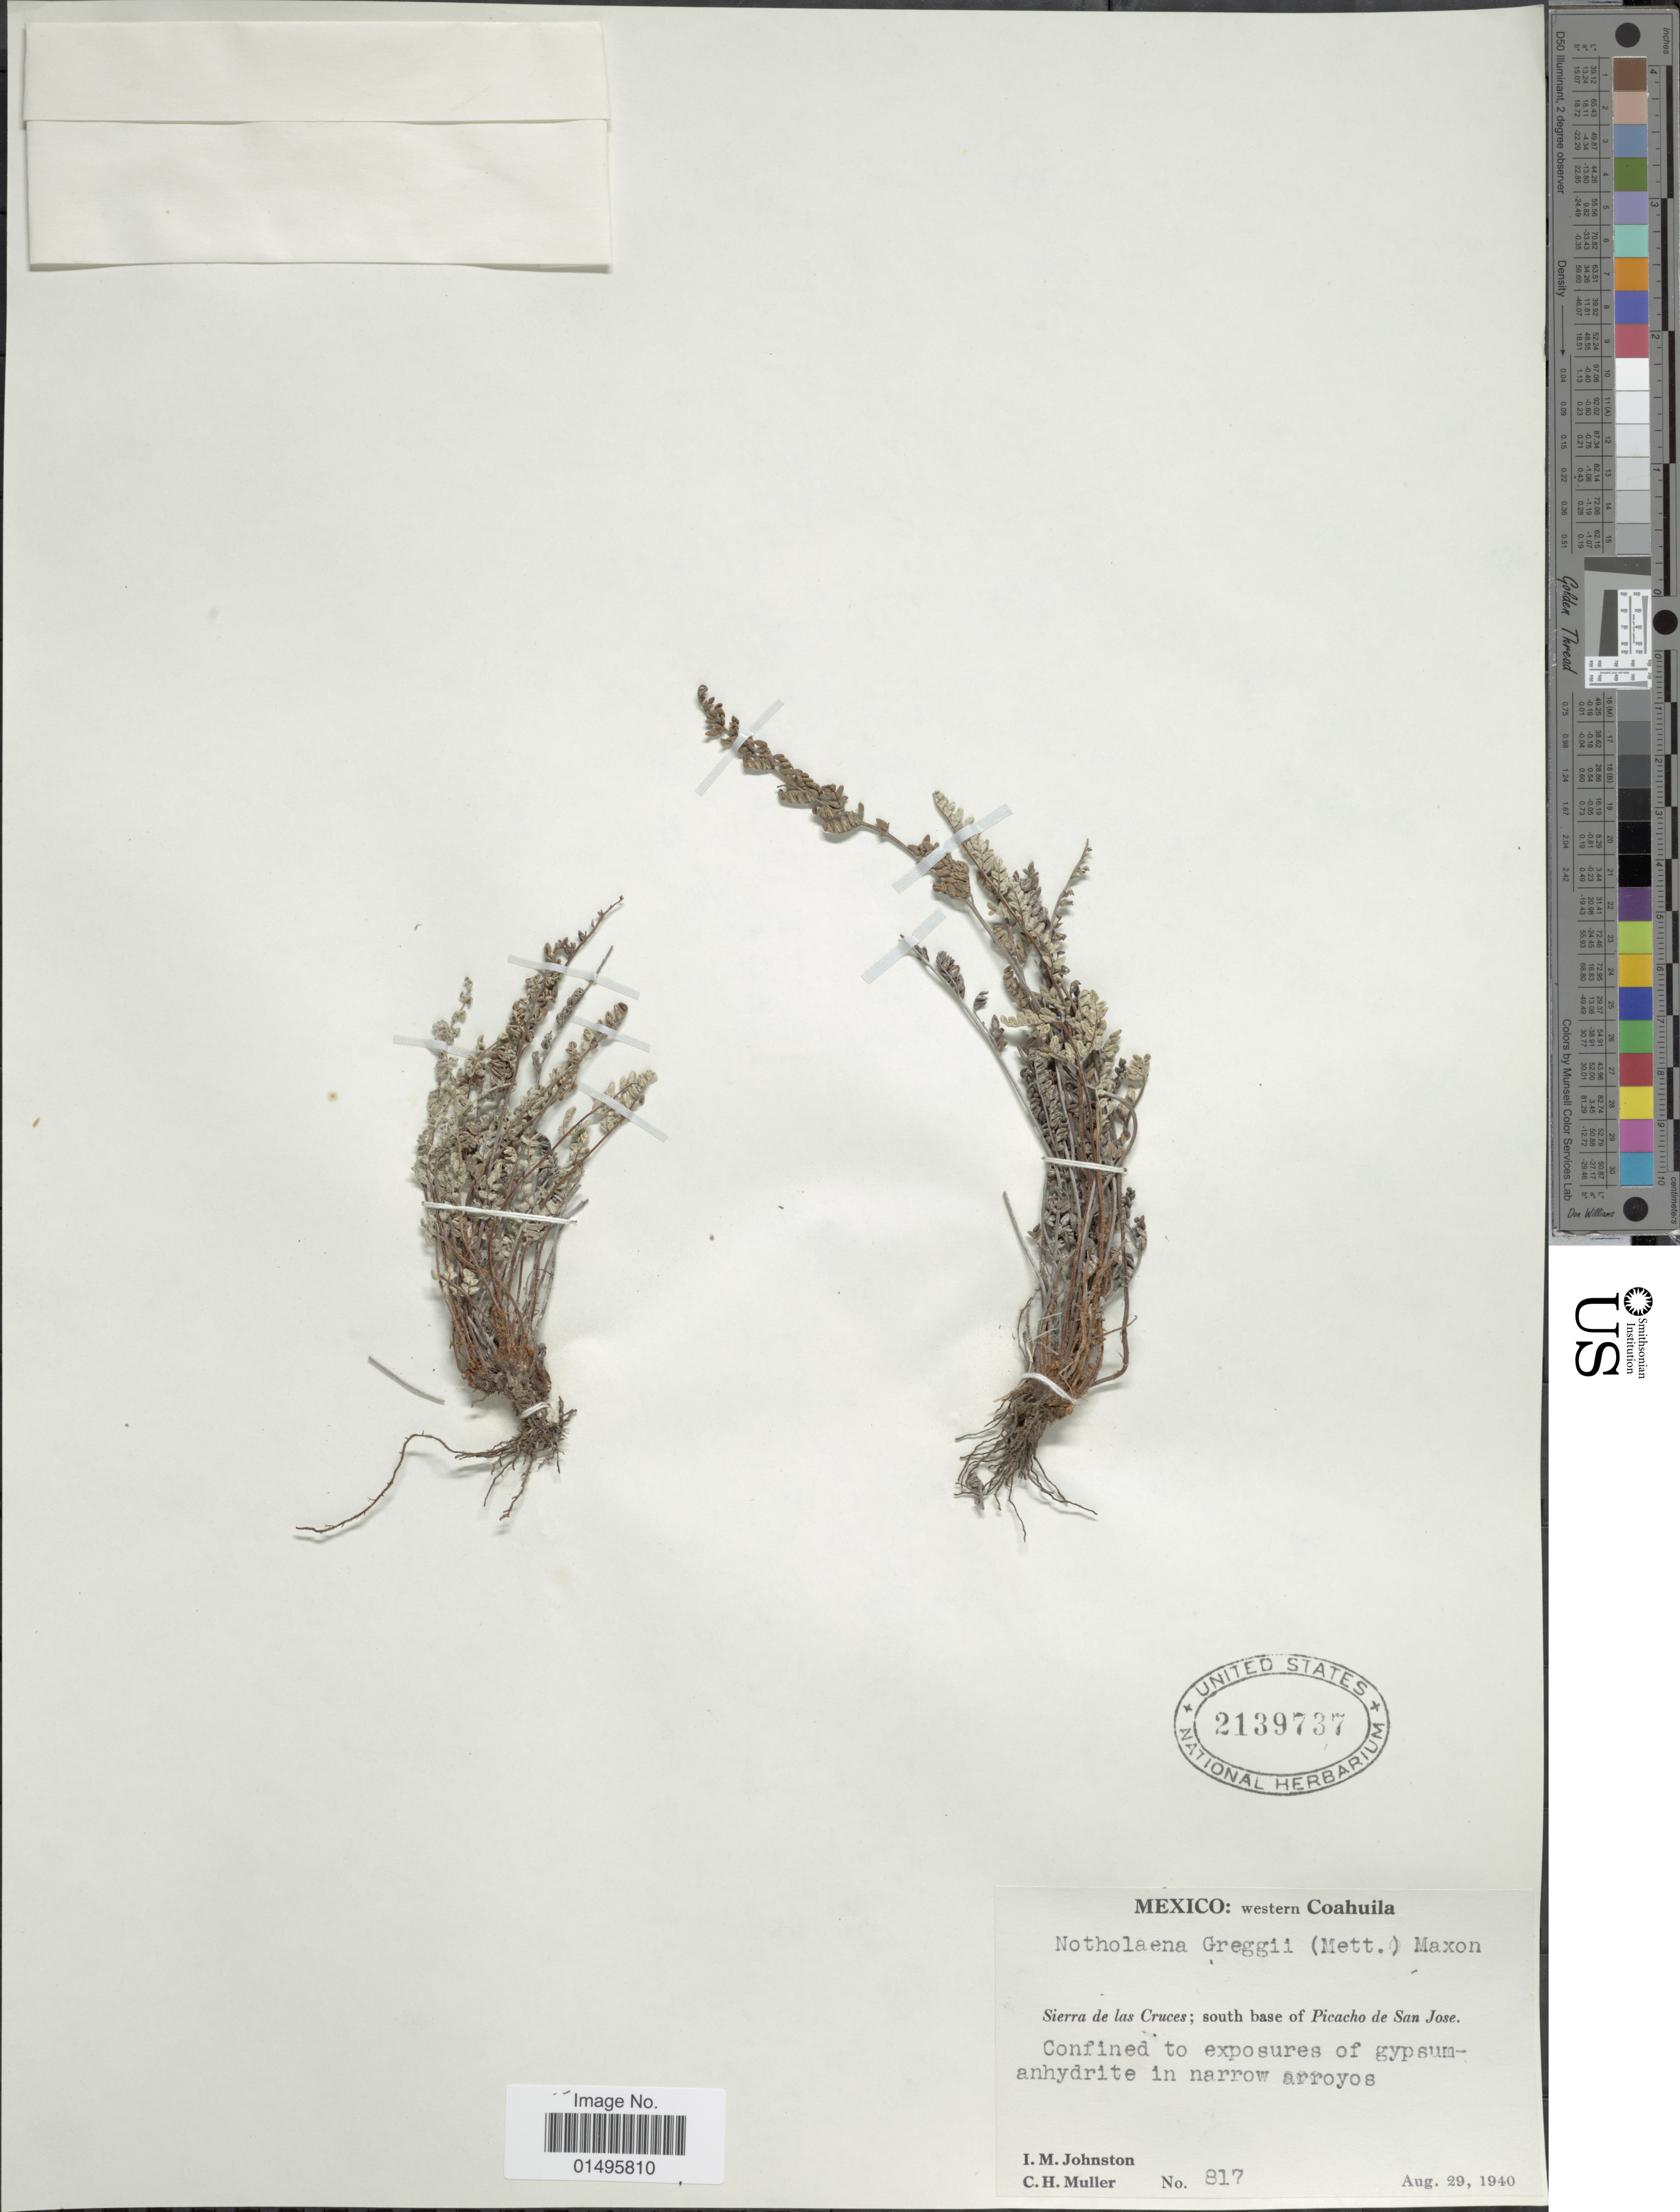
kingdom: Plantae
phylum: Tracheophyta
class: Polypodiopsida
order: Polypodiales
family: Pteridaceae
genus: Notholaena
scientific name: Notholaena greggii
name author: (Mett.) Maxon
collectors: I.M. Johnston & C. H. Müller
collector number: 817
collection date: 1940-08-29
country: Mexico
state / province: Coahuila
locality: Mexico, Western Coahuila, Sierra de las Cueces; south base of Picacho de San Jose.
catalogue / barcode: US 2139737